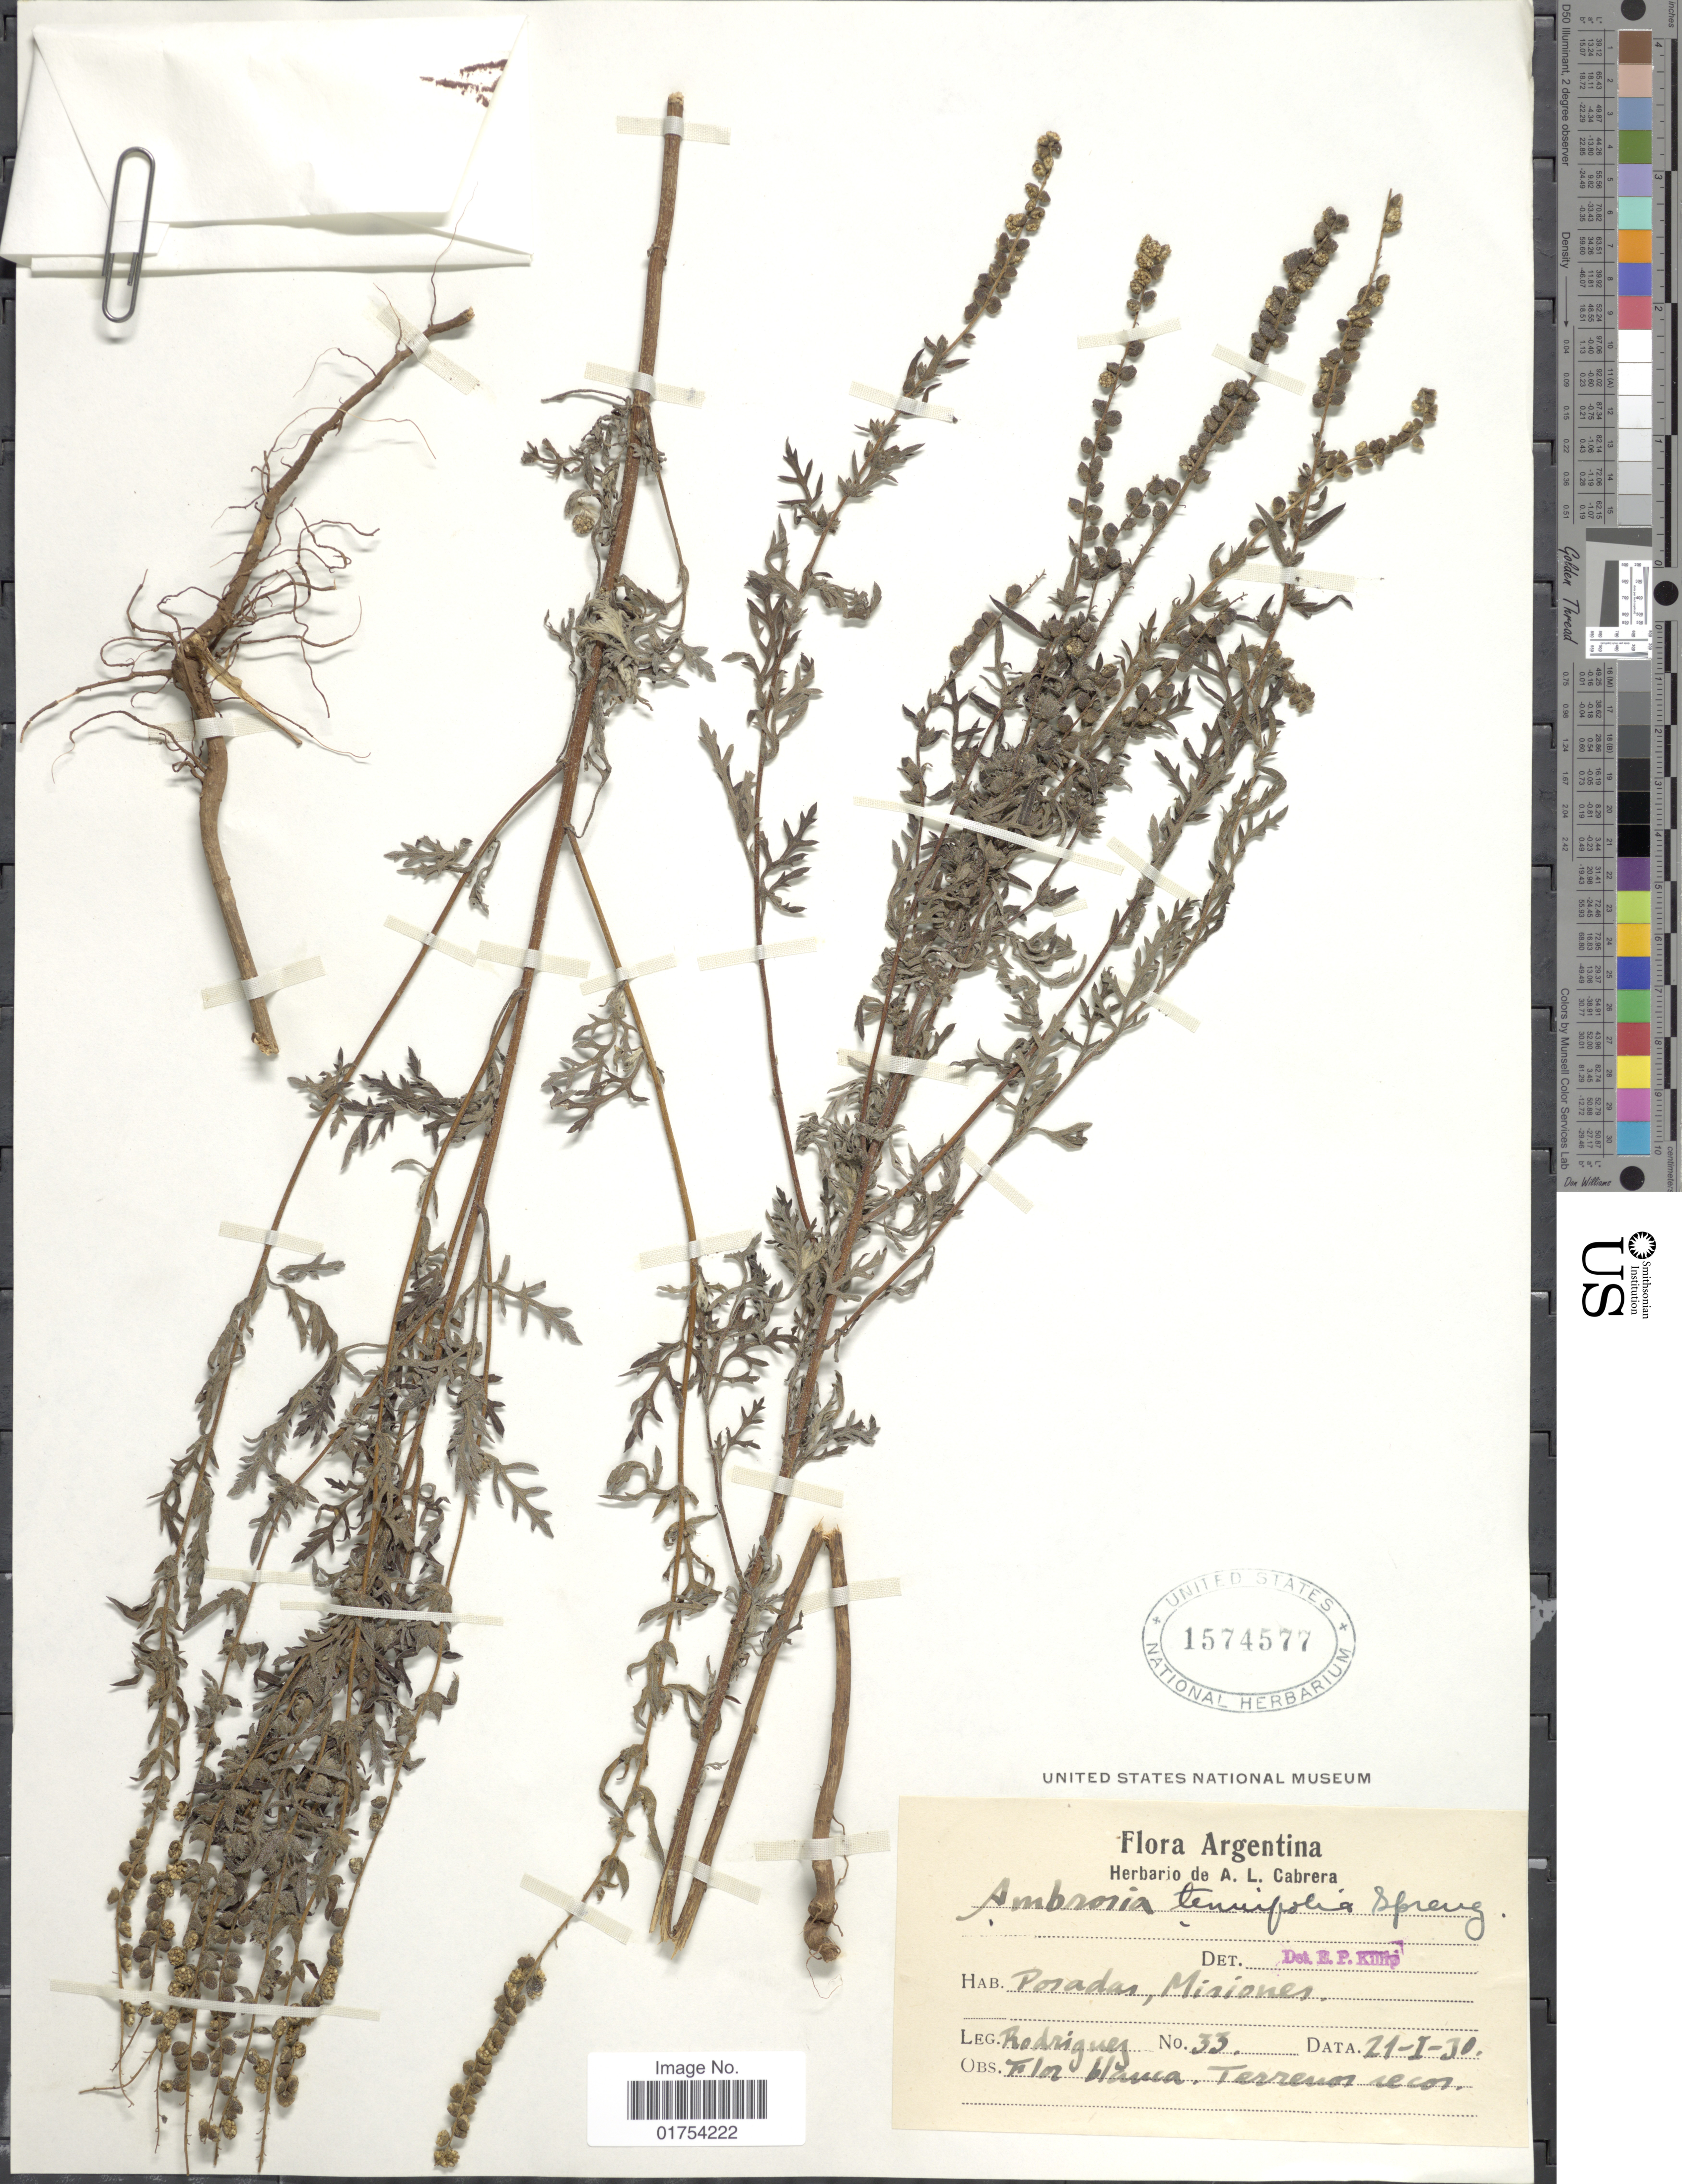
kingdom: Plantae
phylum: Tracheophyta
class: Magnoliopsida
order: Asterales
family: Asteraceae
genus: Ambrosia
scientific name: Ambrosia tenuifolia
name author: Spreng.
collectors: Rodriguez, --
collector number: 33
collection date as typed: Transcribed d/m/y: 21/1/30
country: Argentina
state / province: Misiones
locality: Posadas.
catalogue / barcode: US 1574577